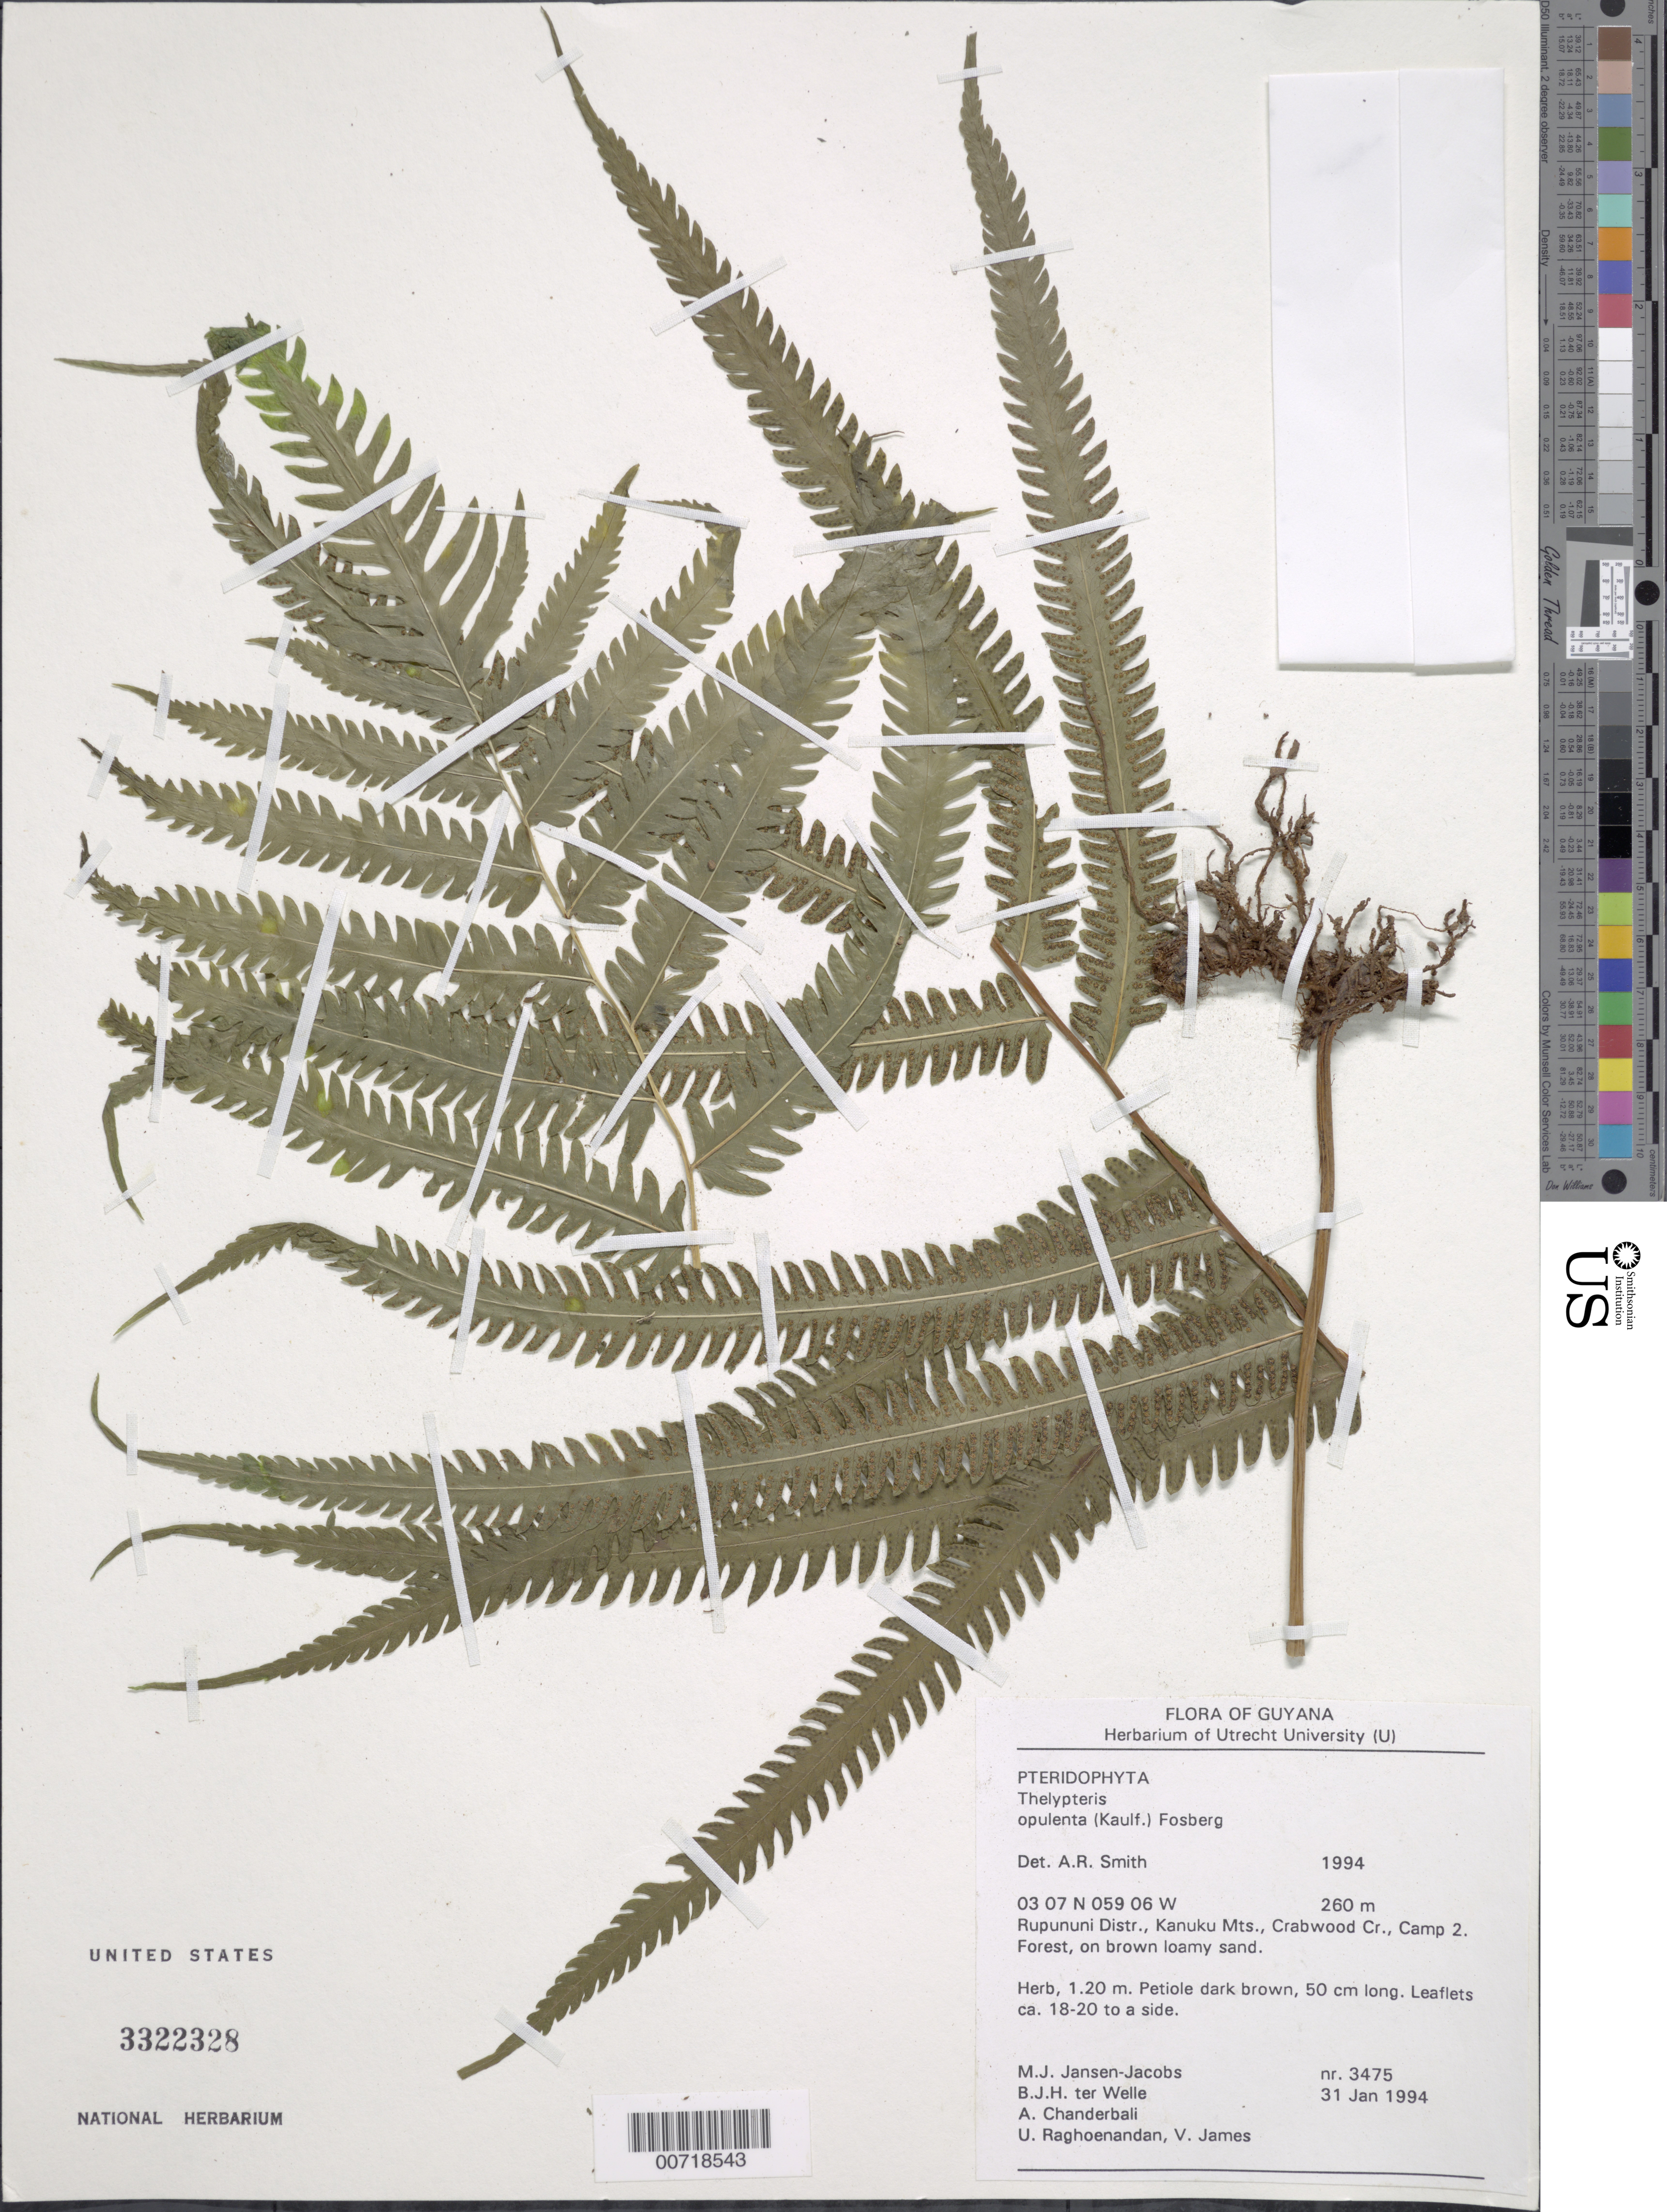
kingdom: Plantae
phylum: Tracheophyta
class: Polypodiopsida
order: Polypodiales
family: Thelypteridaceae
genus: Amphineuron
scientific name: Amphineuron opulentum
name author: (Kaulf.) Holttum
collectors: M. J. Jansen-Jacobs, B. Welle, A. S. Chanderbali, U. Raghoenandan & V. James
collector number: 3475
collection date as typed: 31-Jan-94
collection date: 1994-01-31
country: Guyana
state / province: U. Takutu-U. Essequibo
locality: Crabwood Cr., Camp 2, Kanuku Mts., Rupununi District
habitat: Forest on brown loamy sand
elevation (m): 260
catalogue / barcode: US 3322328